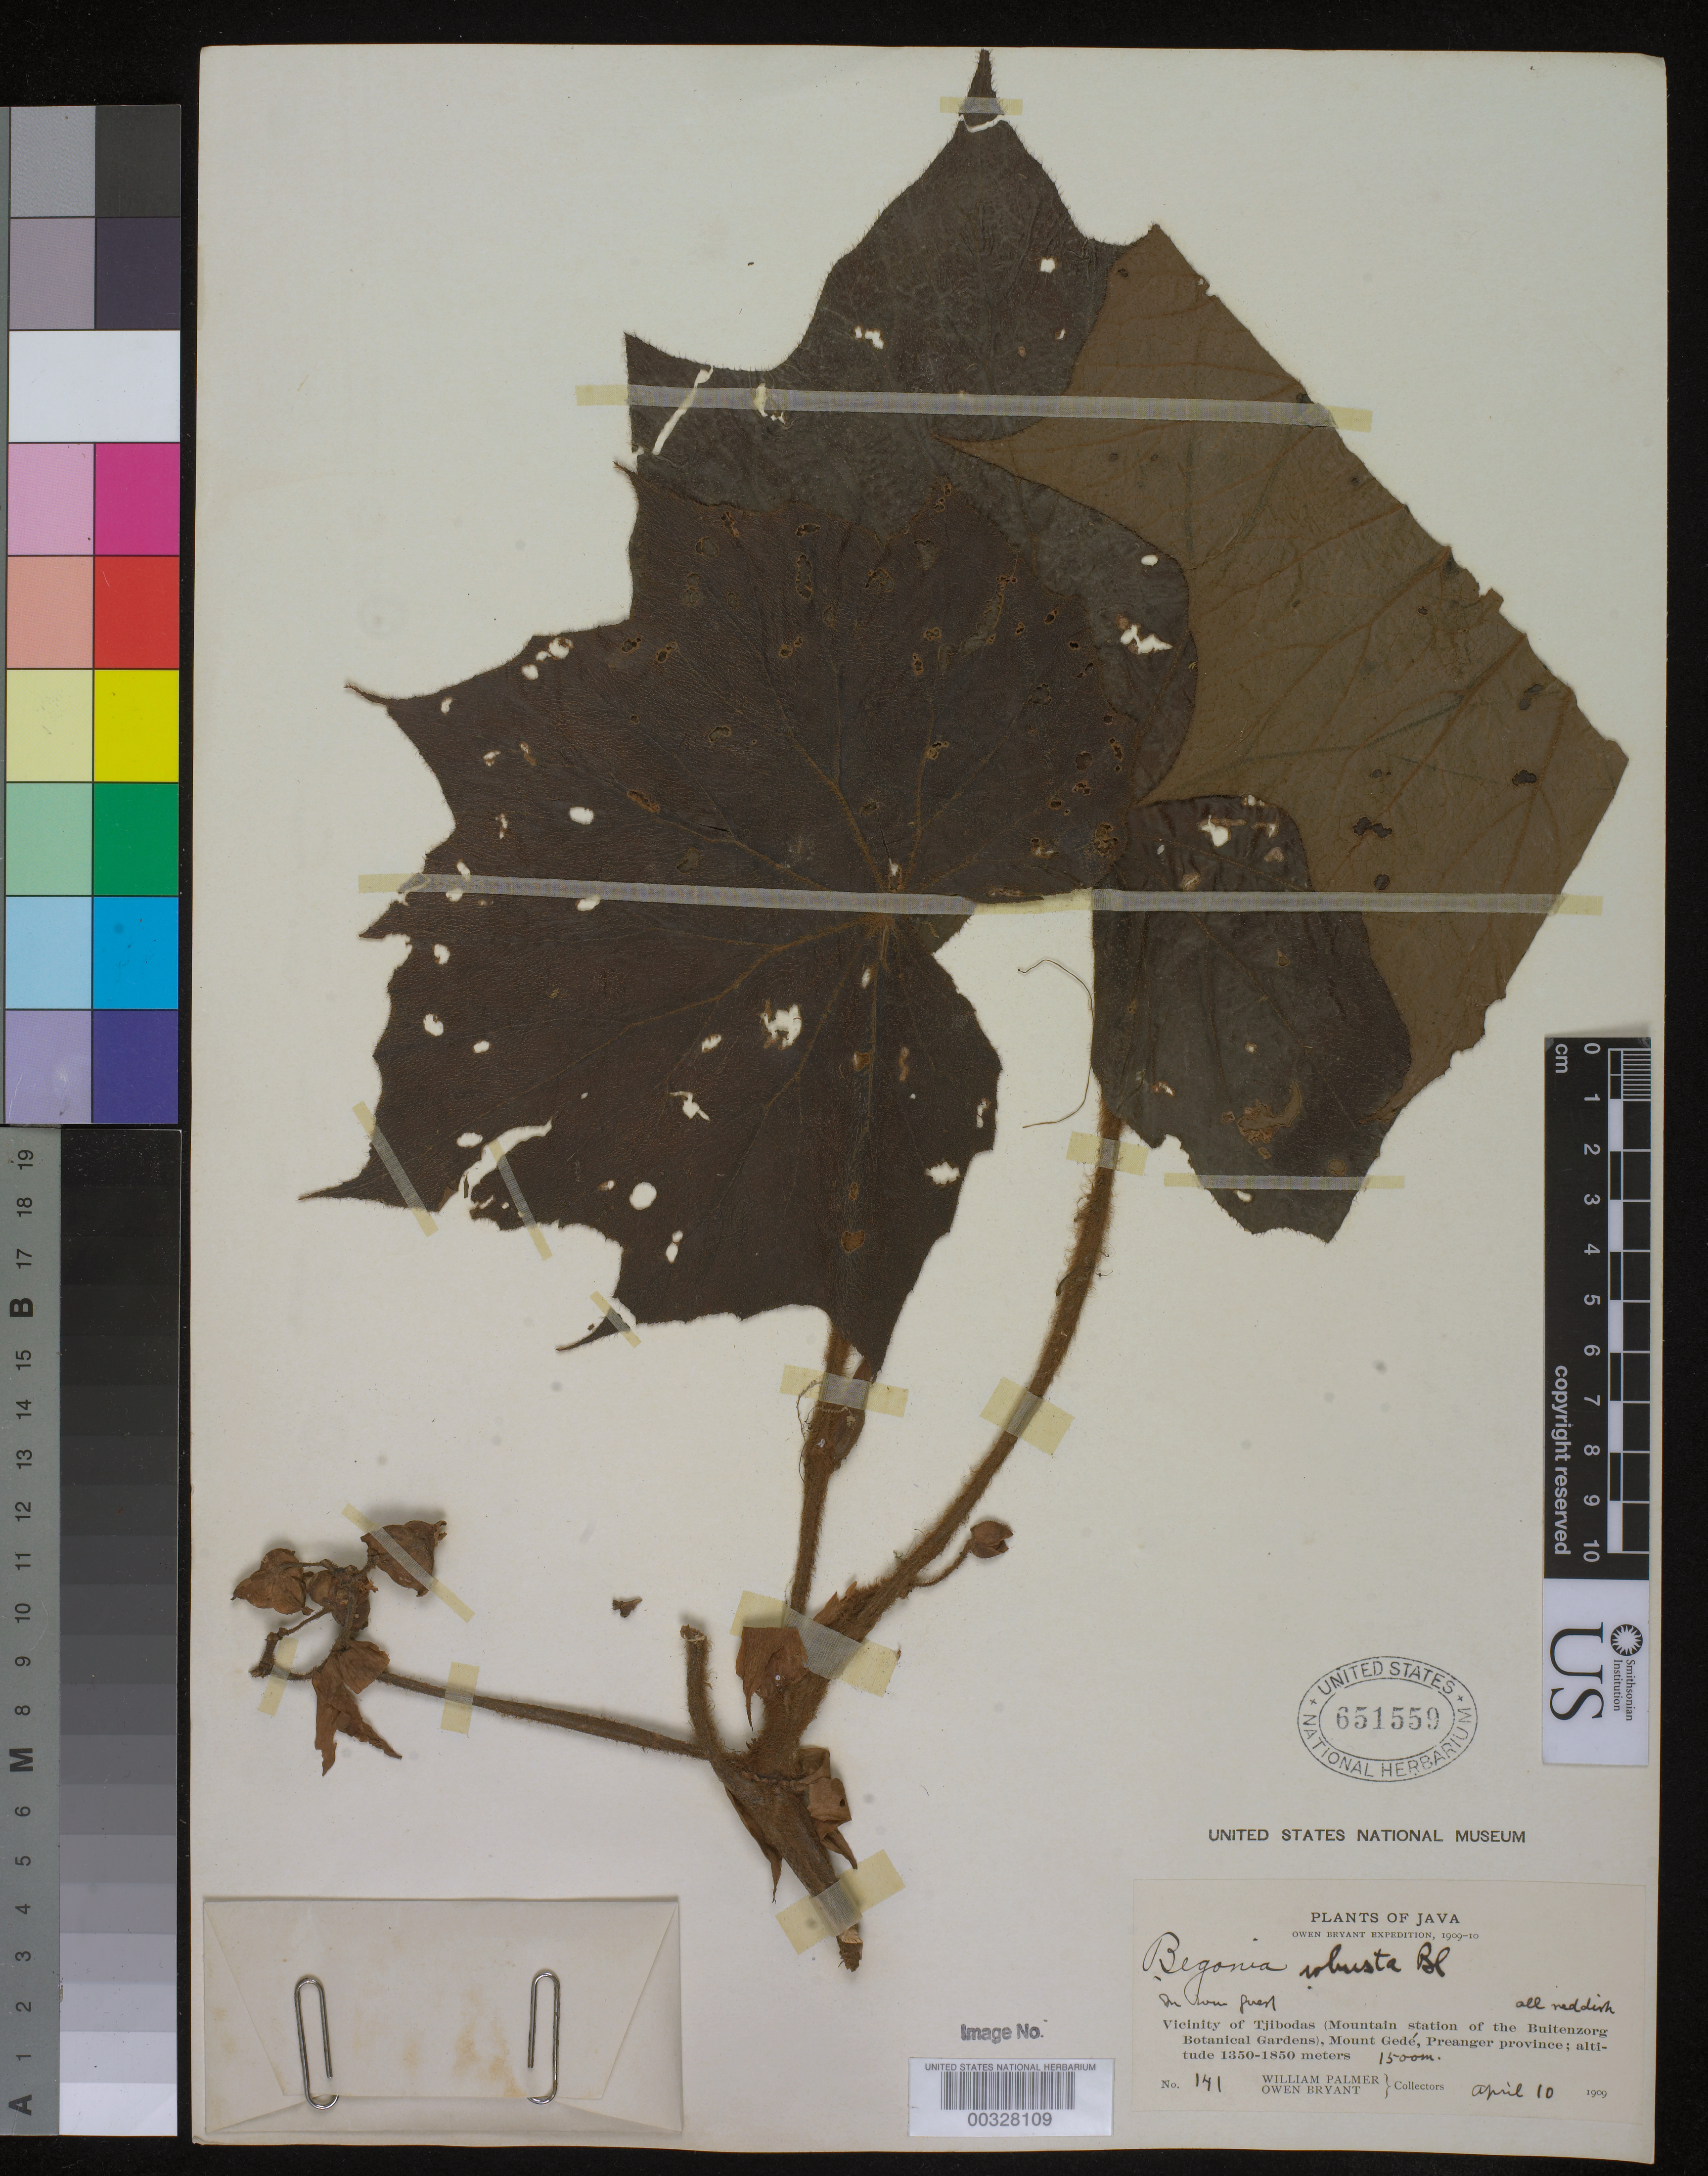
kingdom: Plantae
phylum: Tracheophyta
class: Magnoliopsida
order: Cucurbitales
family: Begoniaceae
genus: Begonia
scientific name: Begonia robusta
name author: Blume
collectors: W. Palmer & O. Bryant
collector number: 141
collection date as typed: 10 Apr 1909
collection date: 1909-04-10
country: Indonesia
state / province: Java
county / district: Jawa Barat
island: Java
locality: Preanger Prov., vicinity of Tjibodas, mountain station of Buitenzorg Botanical Gardens, Mount Gede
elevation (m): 1500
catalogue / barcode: US 651559